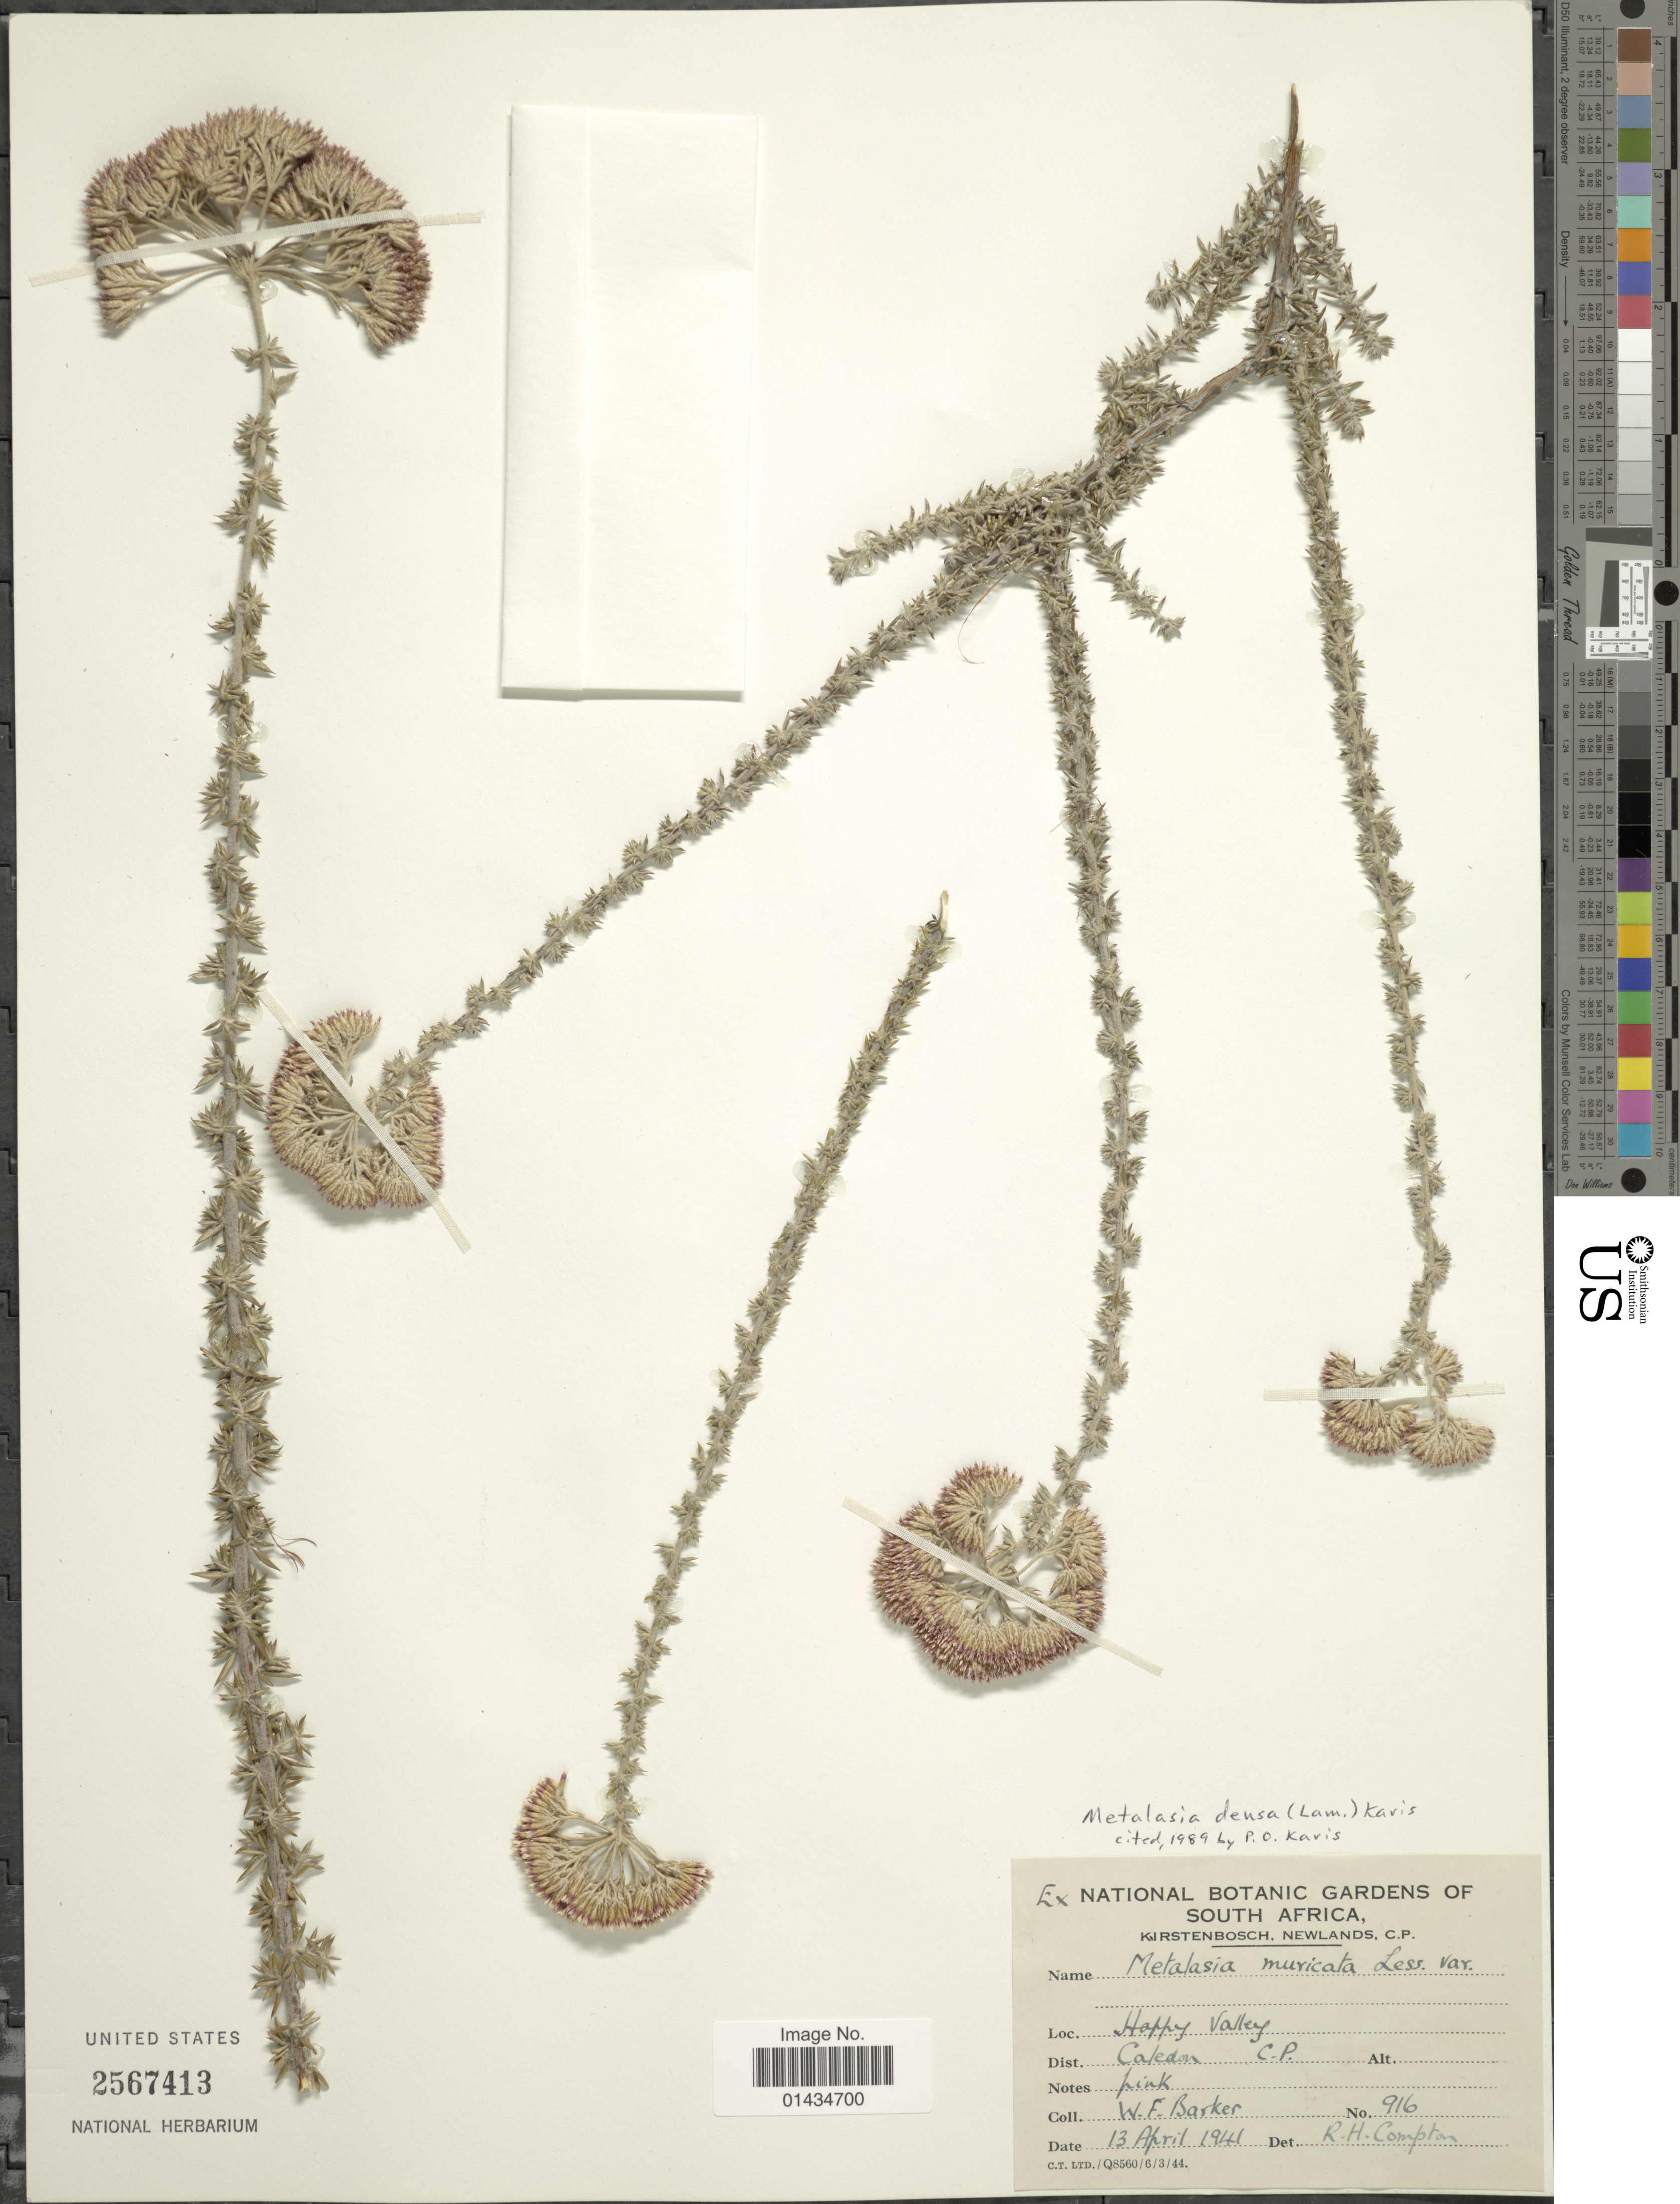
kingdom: Plantae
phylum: Tracheophyta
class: Magnoliopsida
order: Asterales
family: Asteraceae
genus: Metalasia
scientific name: Metalasia densa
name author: (Lam.) P.O. Karis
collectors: W. F. Barker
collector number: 916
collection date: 1941-04-13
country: South Africa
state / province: Western Cape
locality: Happy Valley, Dist. Caledon, CP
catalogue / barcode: US 2567413